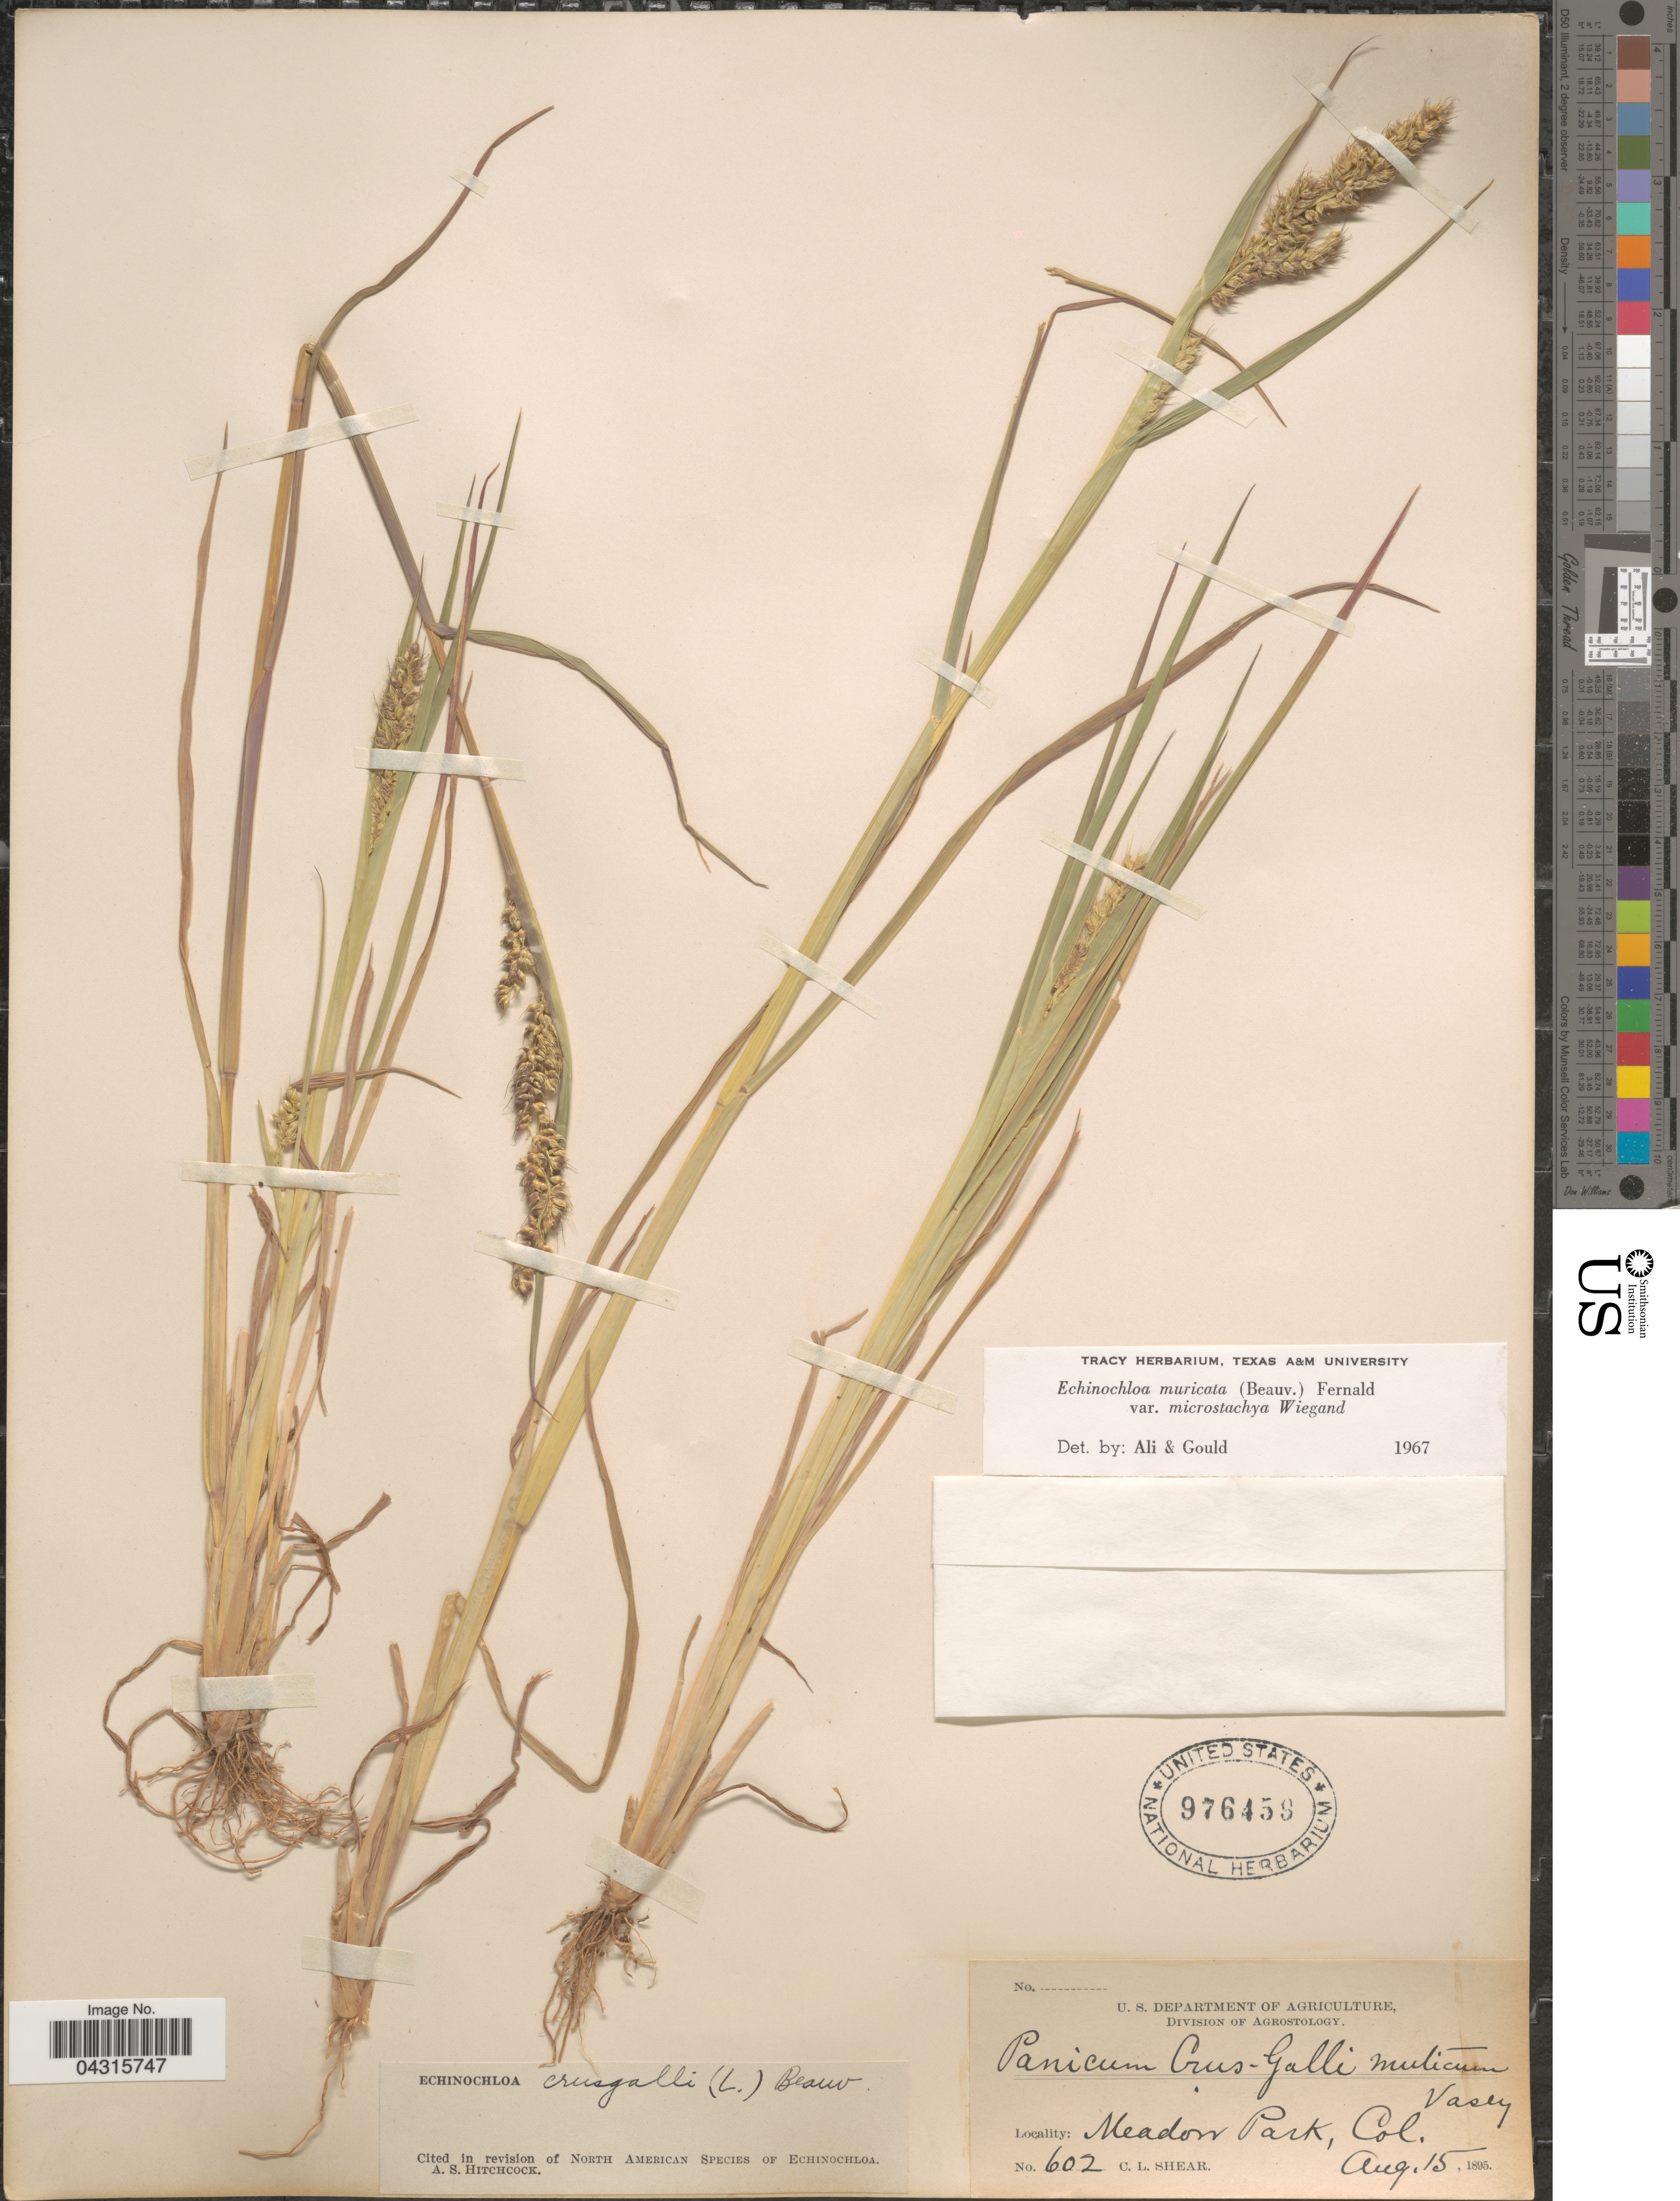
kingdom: Plantae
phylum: Tracheophyta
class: Liliopsida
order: Poales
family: Poaceae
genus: Echinochloa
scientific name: Echinochloa muricata var. microstachya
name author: Wiegand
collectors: C. L. Shear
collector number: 602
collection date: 1895-08-15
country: United States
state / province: Colorado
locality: Meadow Park.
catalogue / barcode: US 976458